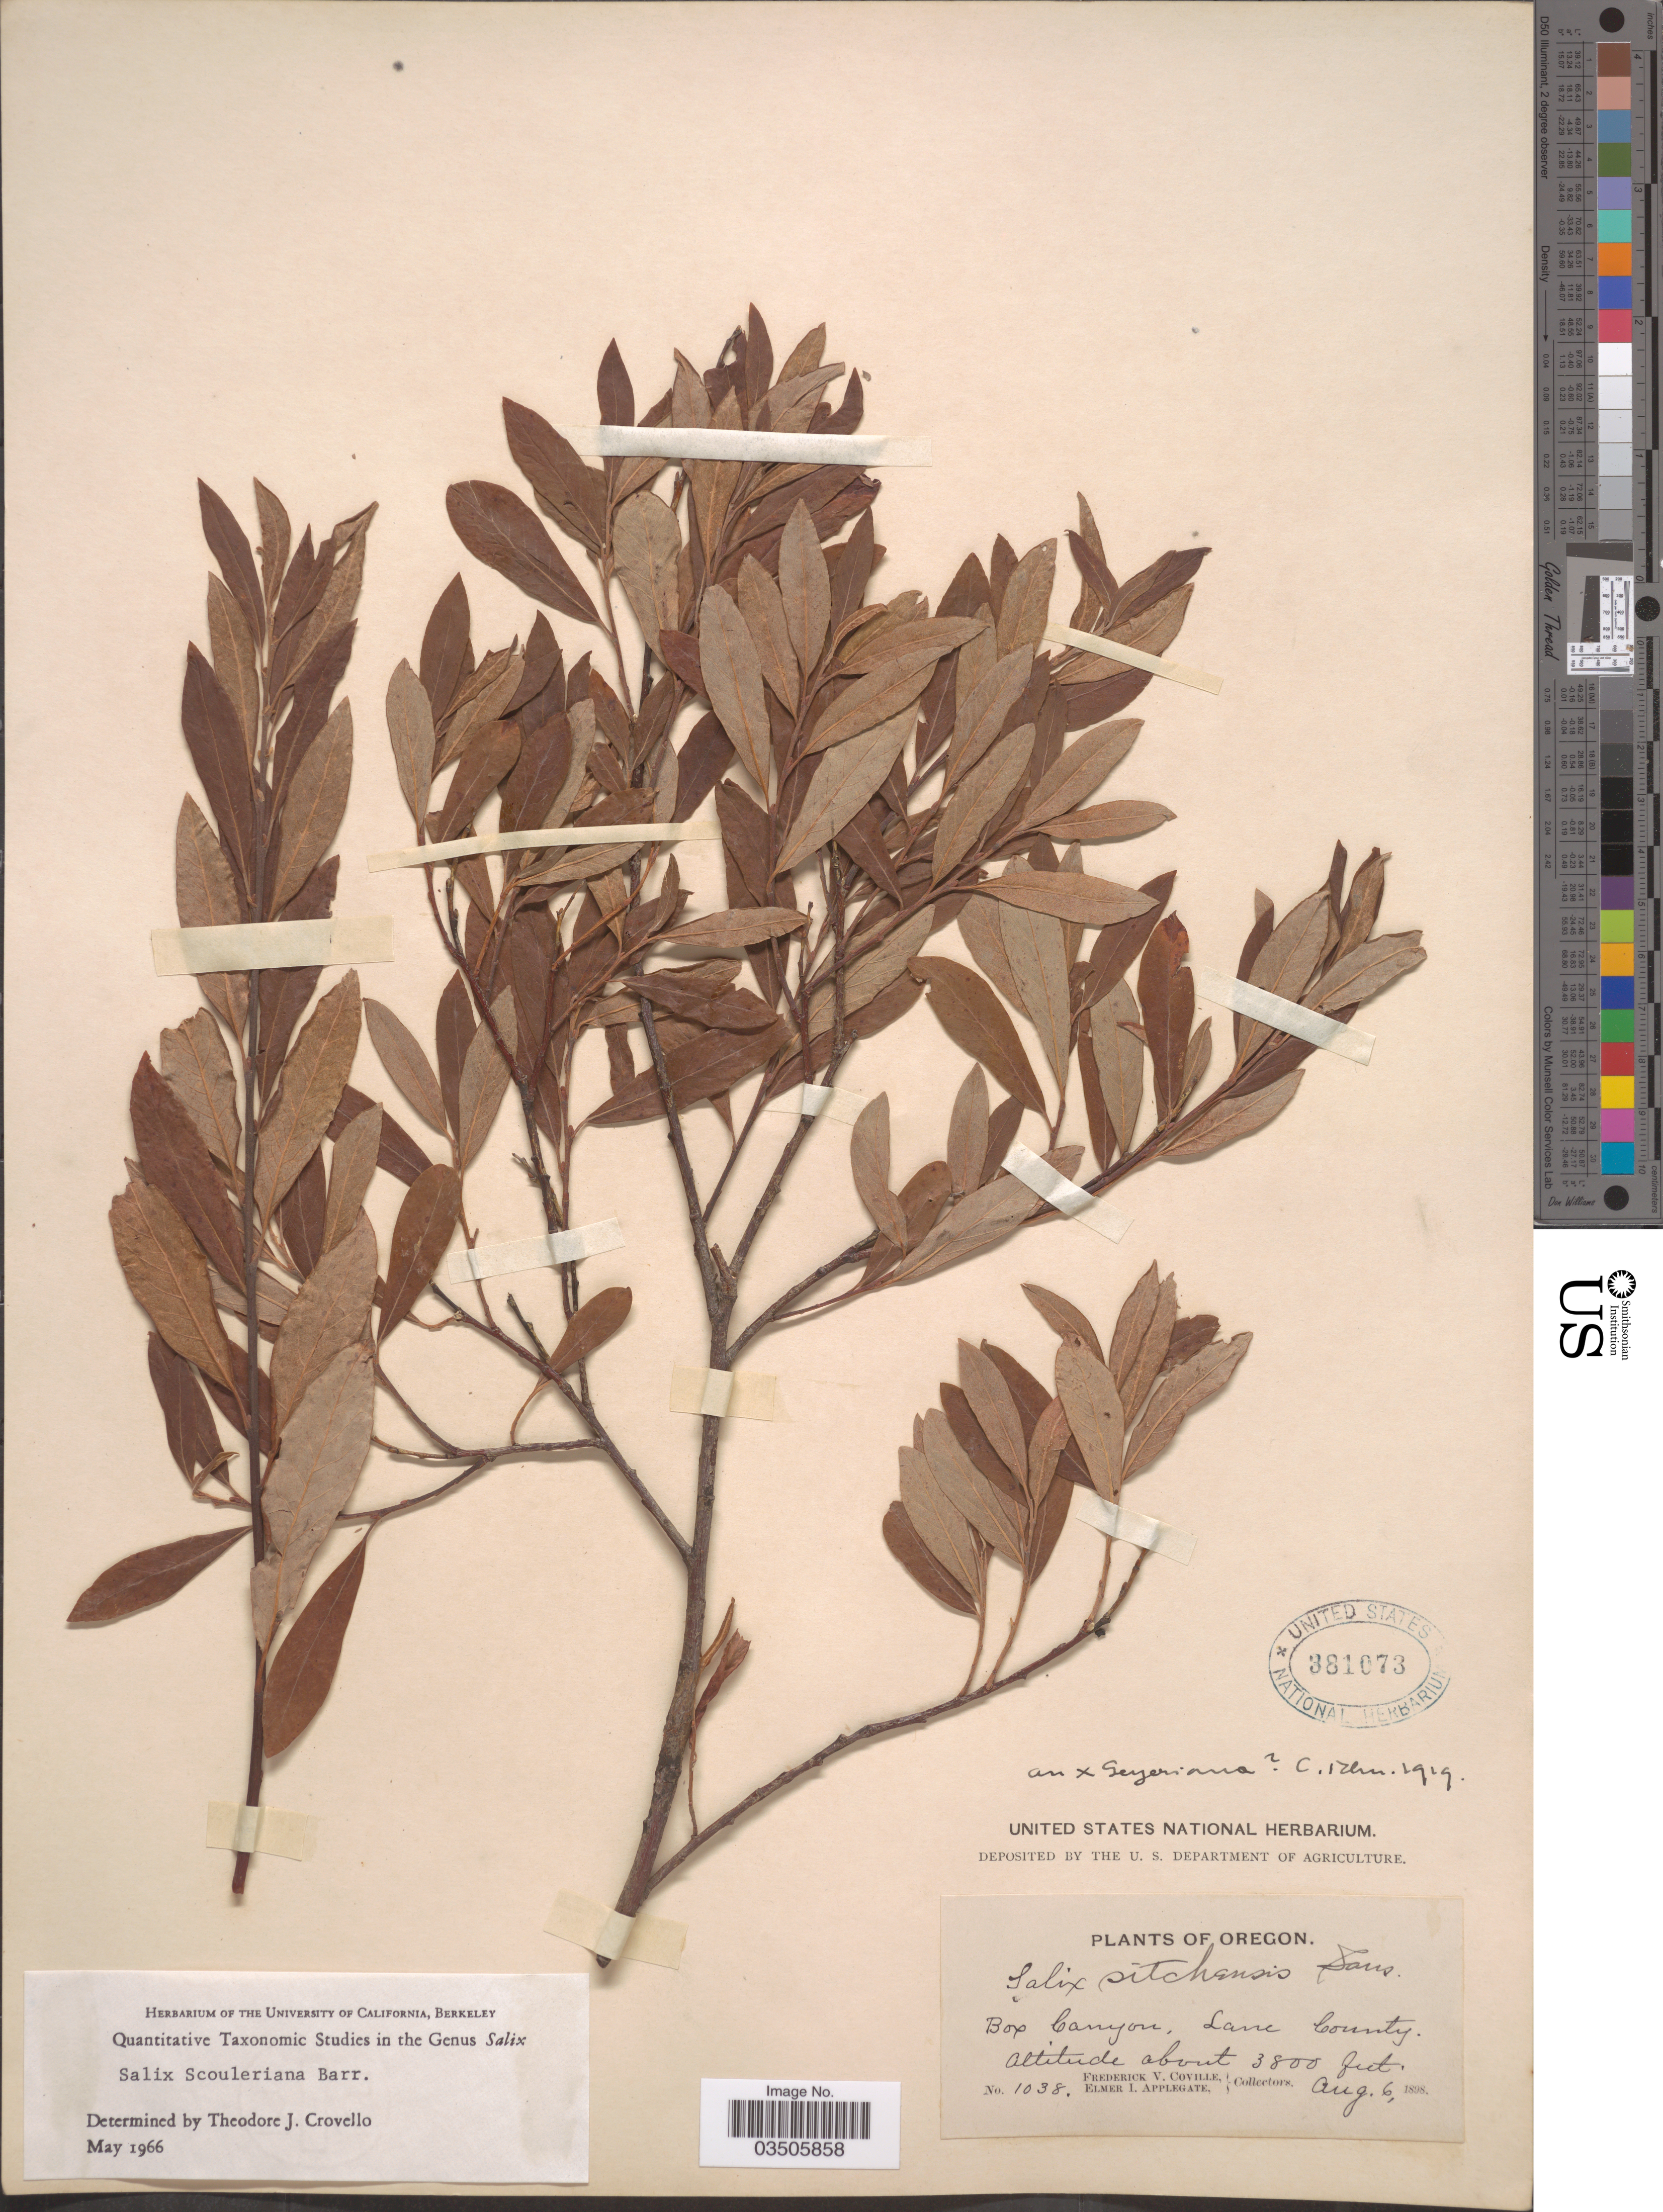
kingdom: Plantae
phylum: Tracheophyta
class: Magnoliopsida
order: Malpighiales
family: Salicaceae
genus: Salix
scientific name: Salix sitchensis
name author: Sanson ex Bong.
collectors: F. V. Coville & E. I. Applegate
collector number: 1038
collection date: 1898-08-06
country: United States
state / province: Oregon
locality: Box Canyon, Lane County.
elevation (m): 1158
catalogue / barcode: US 381073